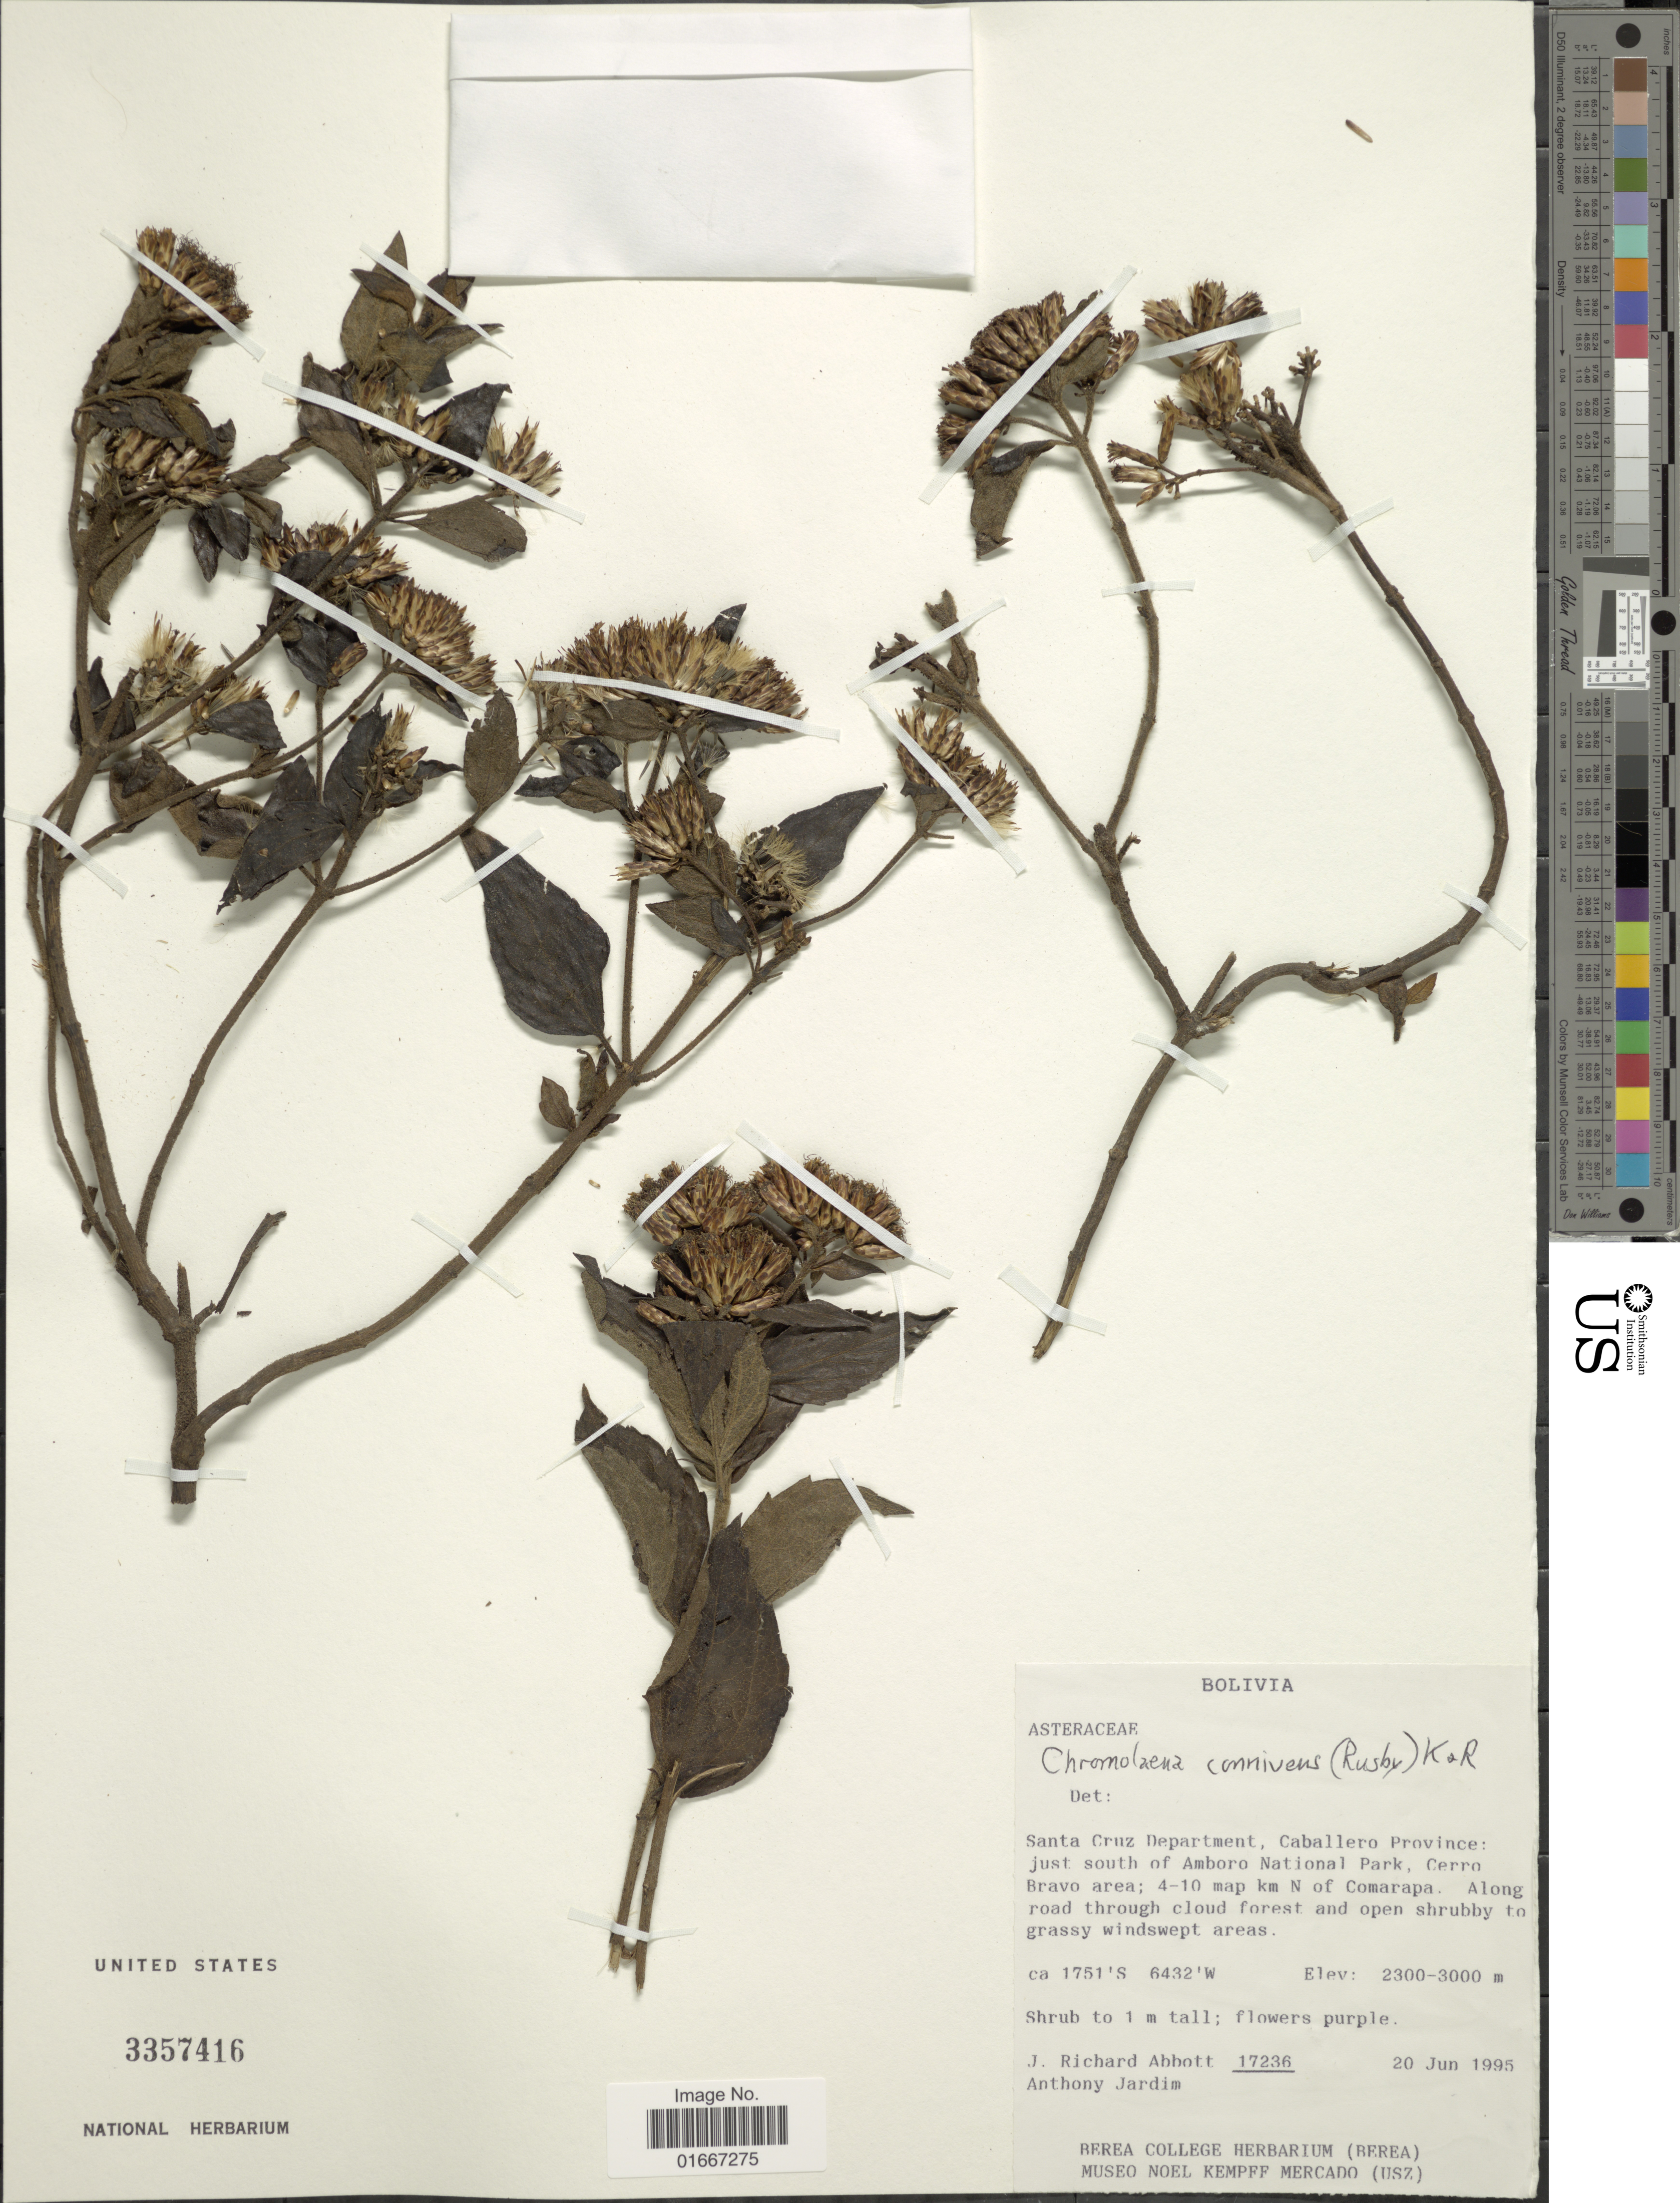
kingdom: Plantae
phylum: Tracheophyta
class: Magnoliopsida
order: Asterales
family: Asteraceae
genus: Chromolaena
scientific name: Chromolaena connivens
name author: (Rusby) R.M. King & H. Rob.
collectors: J. R. Abbott & A. Jardim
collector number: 17236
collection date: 1995-06-20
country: Bolivia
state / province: Santa Cruz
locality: Caballero Province: just south of Amboro National Park, Cerro Bravo area; 4-10 map km N of Comarapa. Along road through cloud forest and open shrubby to grassy windwept areas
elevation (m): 2300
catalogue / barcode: US 3357416